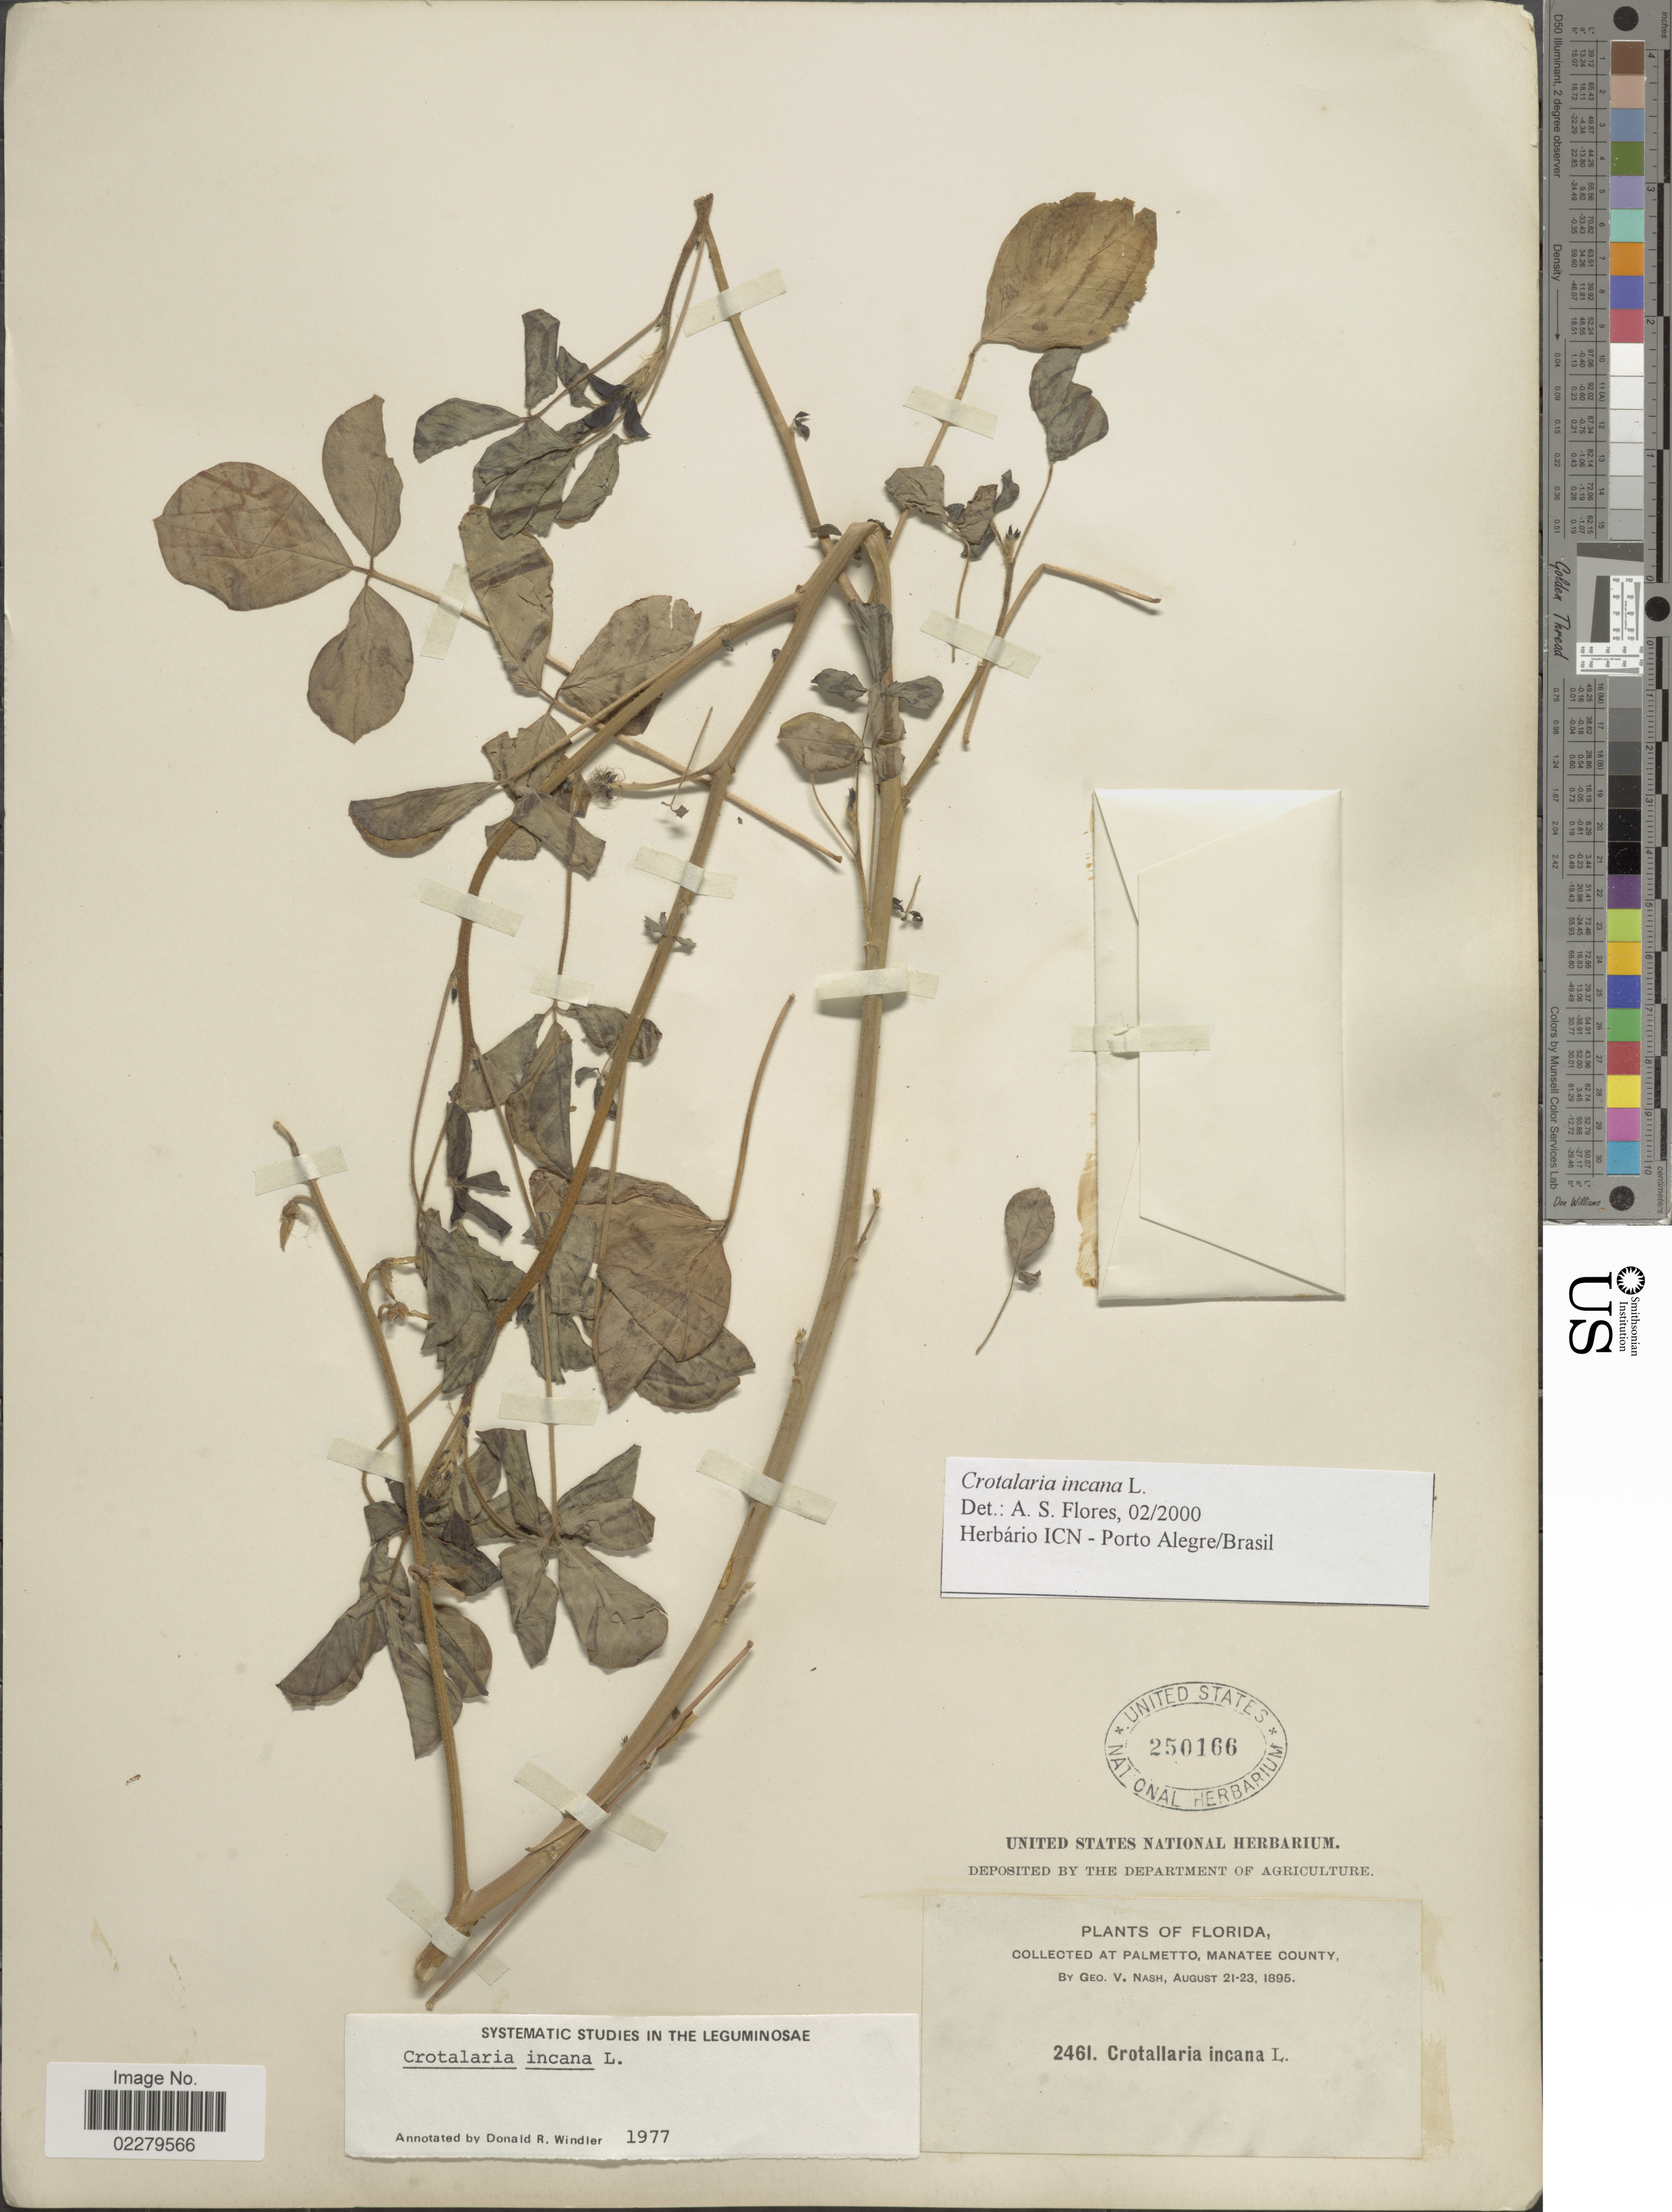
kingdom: Plantae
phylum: Tracheophyta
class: Magnoliopsida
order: Fabales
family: Fabaceae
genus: Crotalaria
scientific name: Crotalaria incana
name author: L.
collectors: G. V. Nash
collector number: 2461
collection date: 1895-08-21/1895-08-23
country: United States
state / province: Florida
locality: Palmetto, Manatee County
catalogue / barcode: US 250166